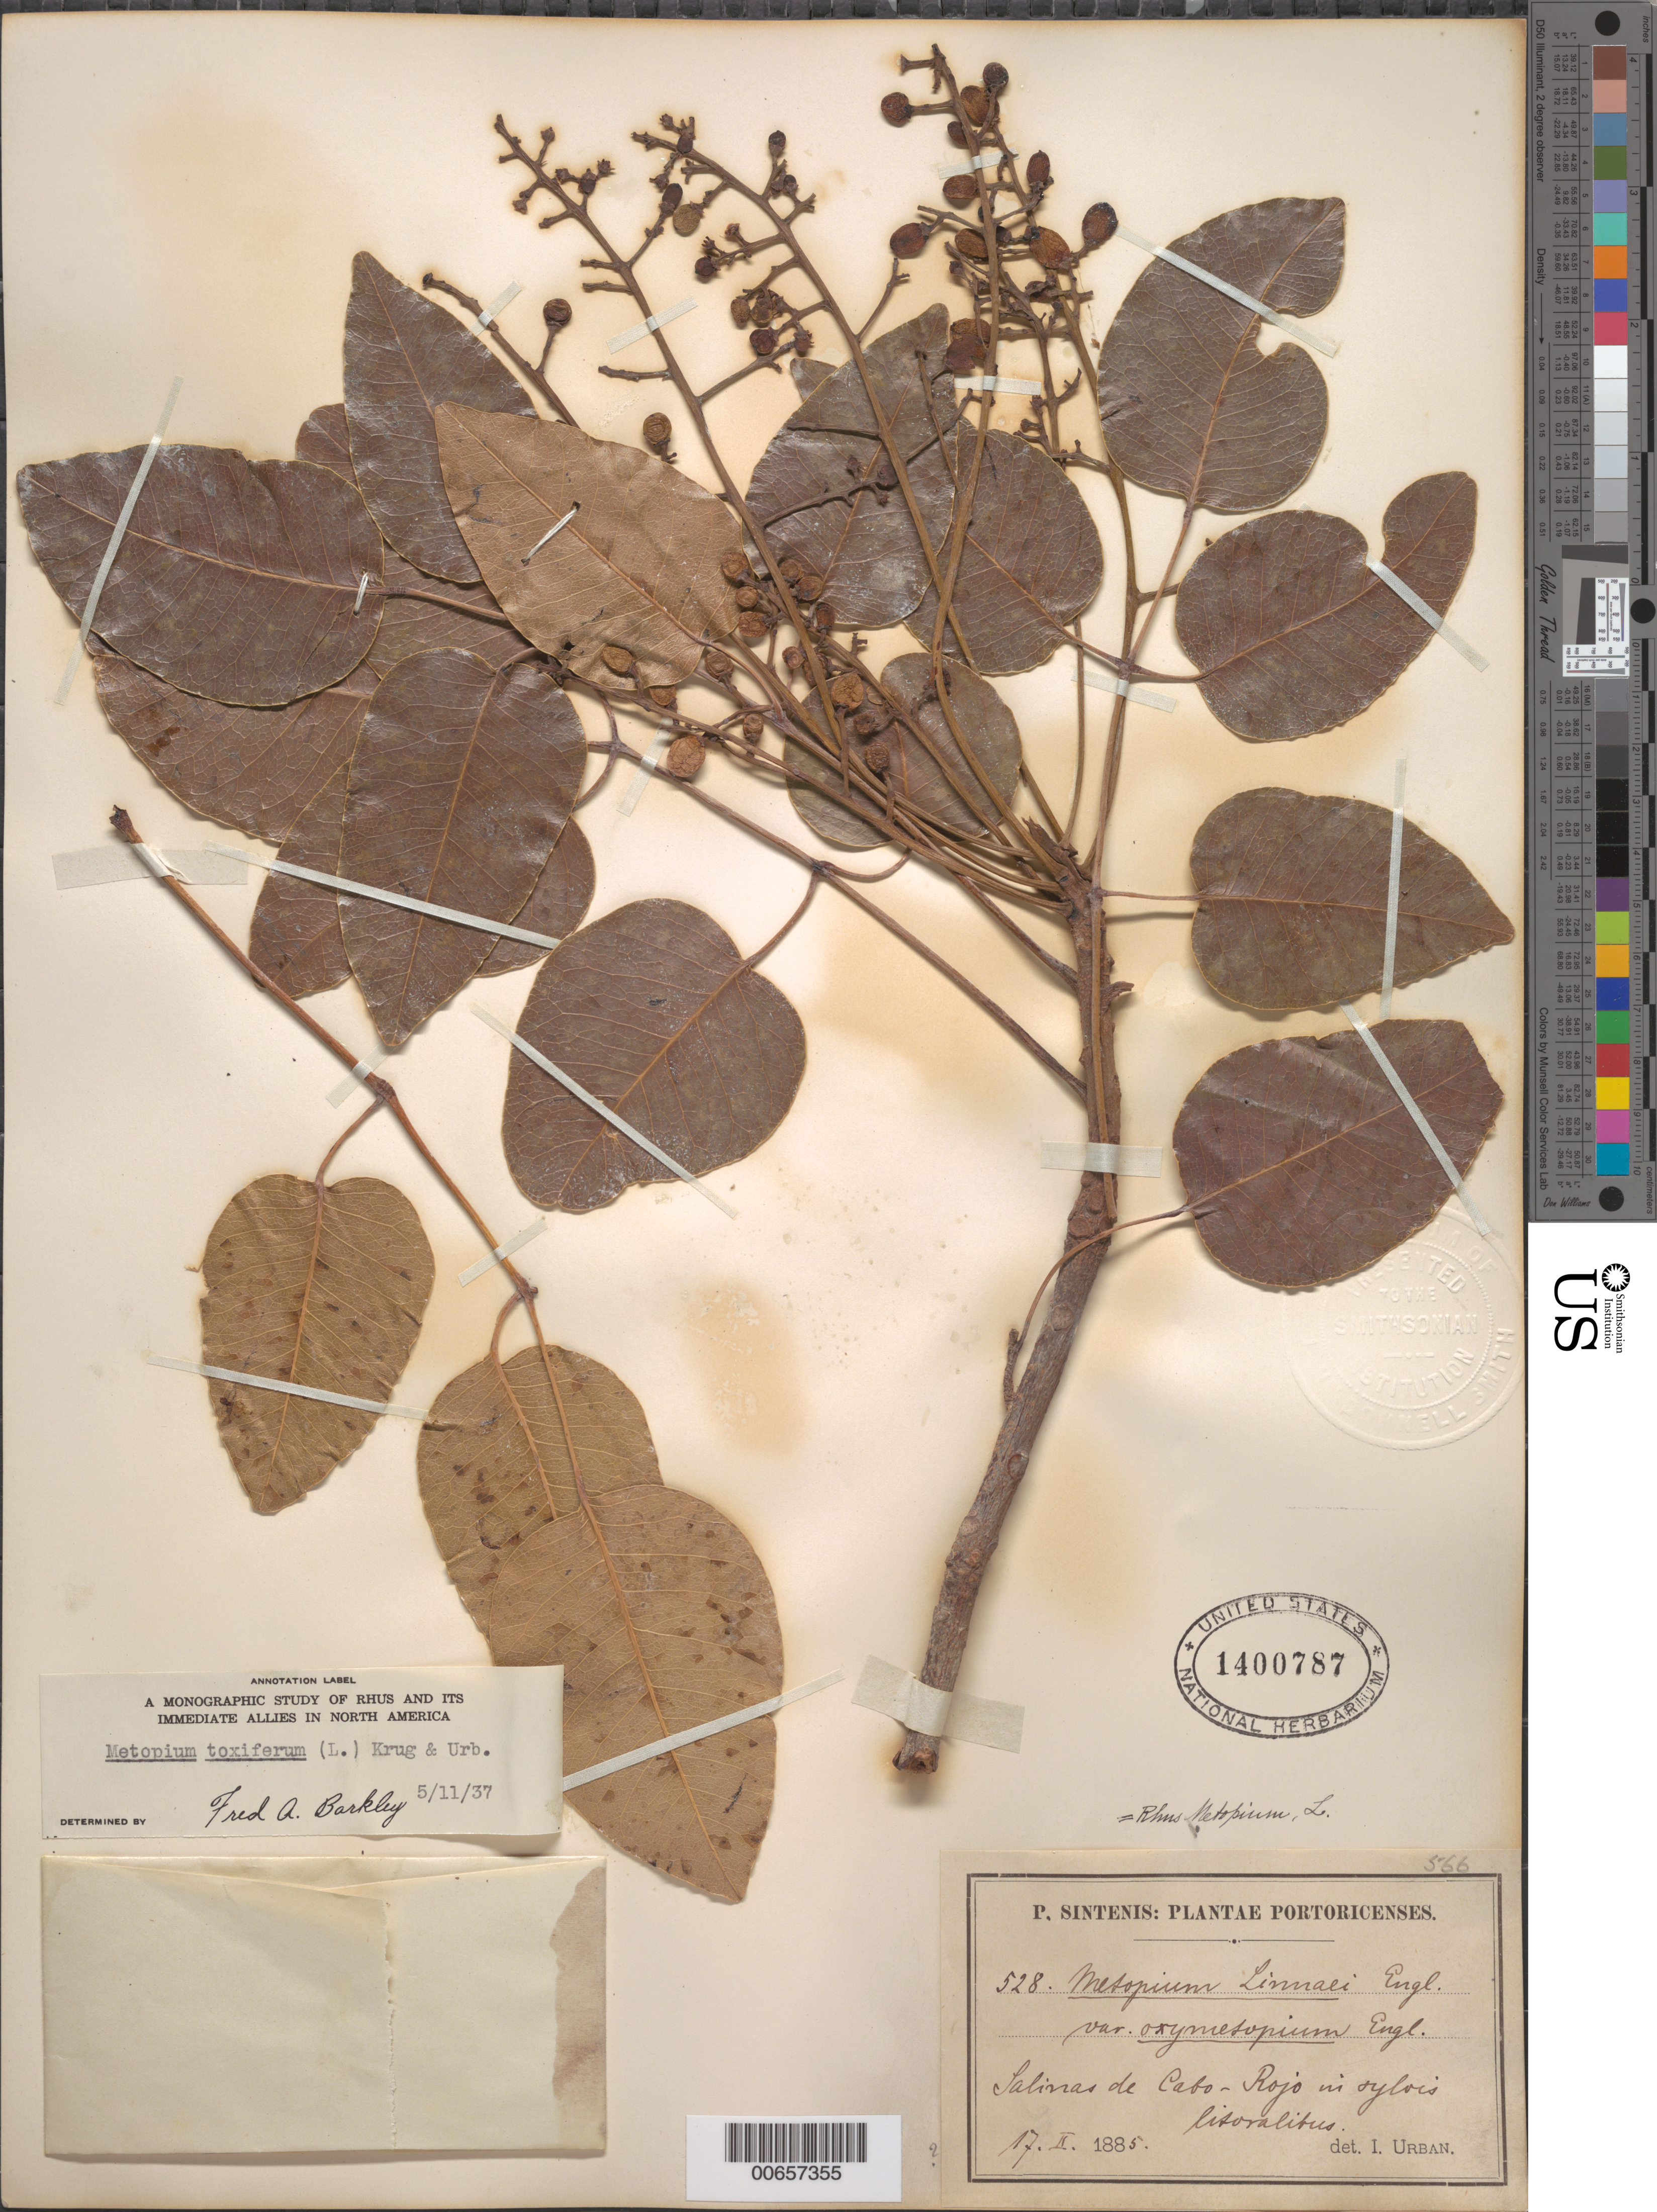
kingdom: Plantae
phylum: Tracheophyta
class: Magnoliopsida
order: Sapindales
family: Anacardiaceae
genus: Metopium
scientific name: Metopium toxiferum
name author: (L.) Krug & Urb.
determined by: Barkley, F. A.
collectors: P. Sintenis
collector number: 528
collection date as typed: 17 Feb 1885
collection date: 1885-02-17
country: Puerto Rico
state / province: Cabo Rojo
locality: Salinas de Cabo Rojo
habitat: In sylvis litoralibus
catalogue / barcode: US 1400787